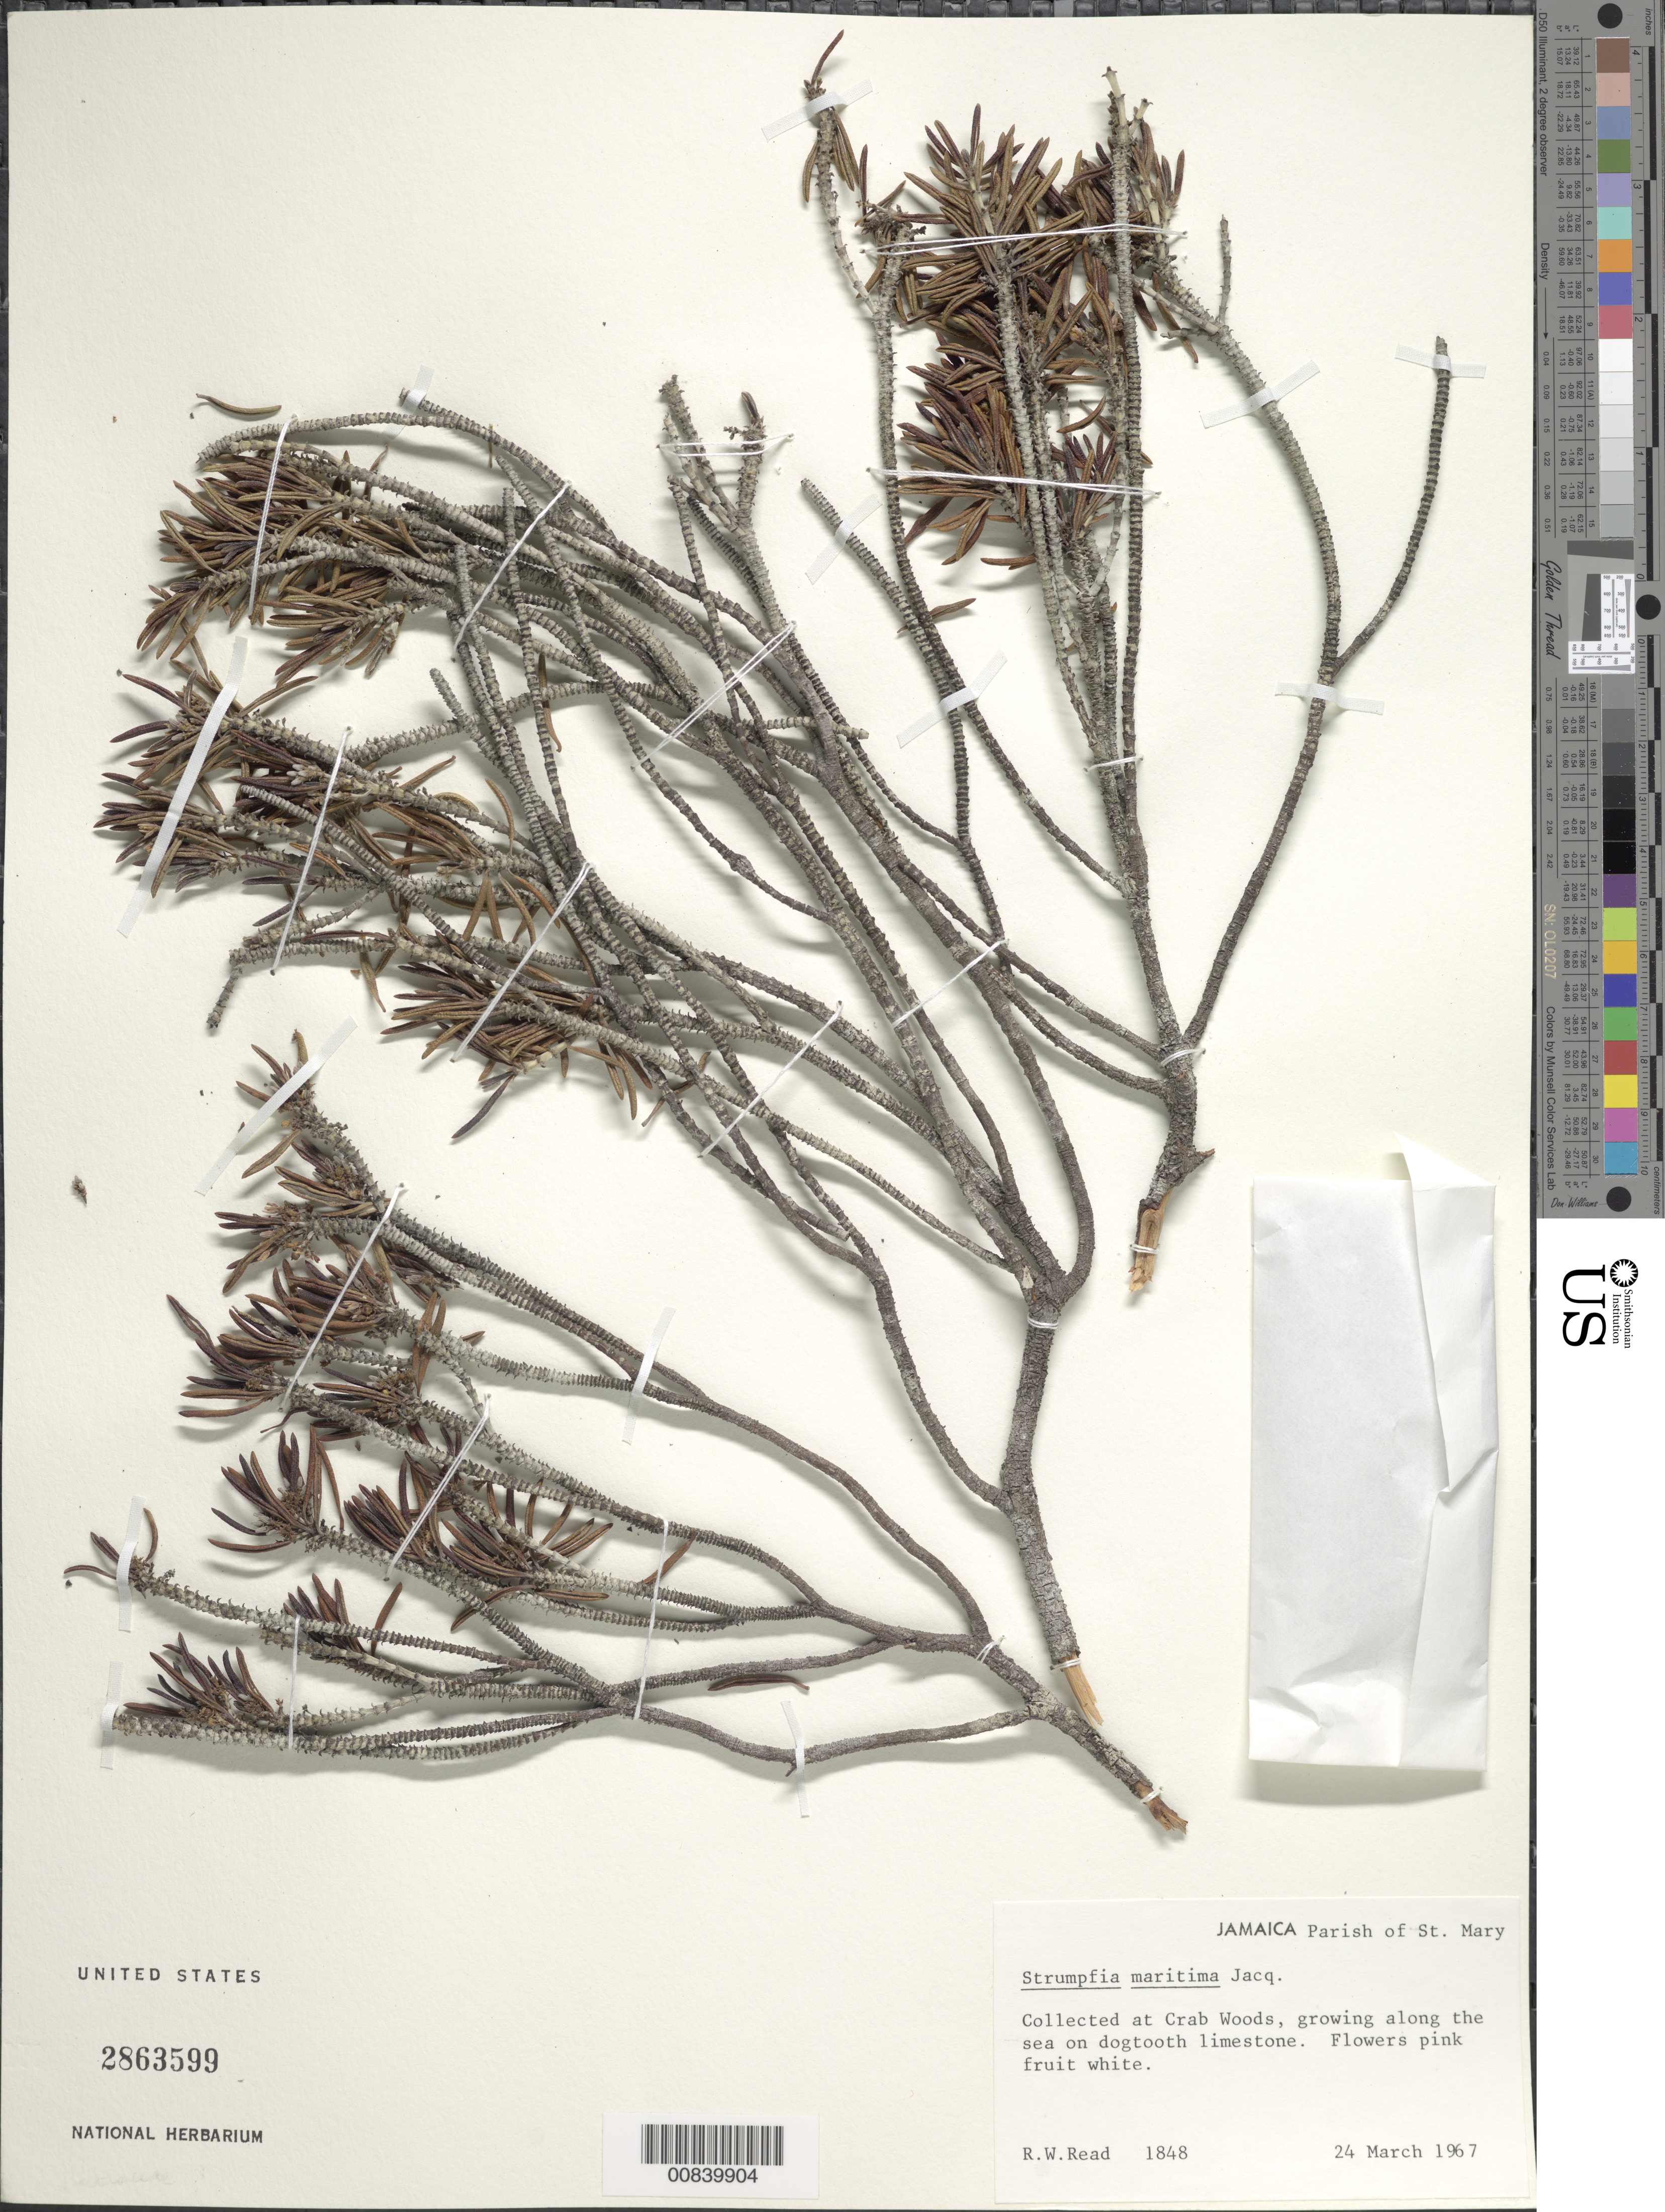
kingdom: Plantae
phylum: Tracheophyta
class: Magnoliopsida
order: Gentianales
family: Rubiaceae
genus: Strumpfia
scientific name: Strumpfia maritima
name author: Jacq.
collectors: R. W. Read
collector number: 1848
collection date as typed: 24 Mar 1967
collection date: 1967-03-24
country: Jamaica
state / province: Saint Mary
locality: Crab Woods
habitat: Along the sea on dogtooth limestone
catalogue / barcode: US 2863599